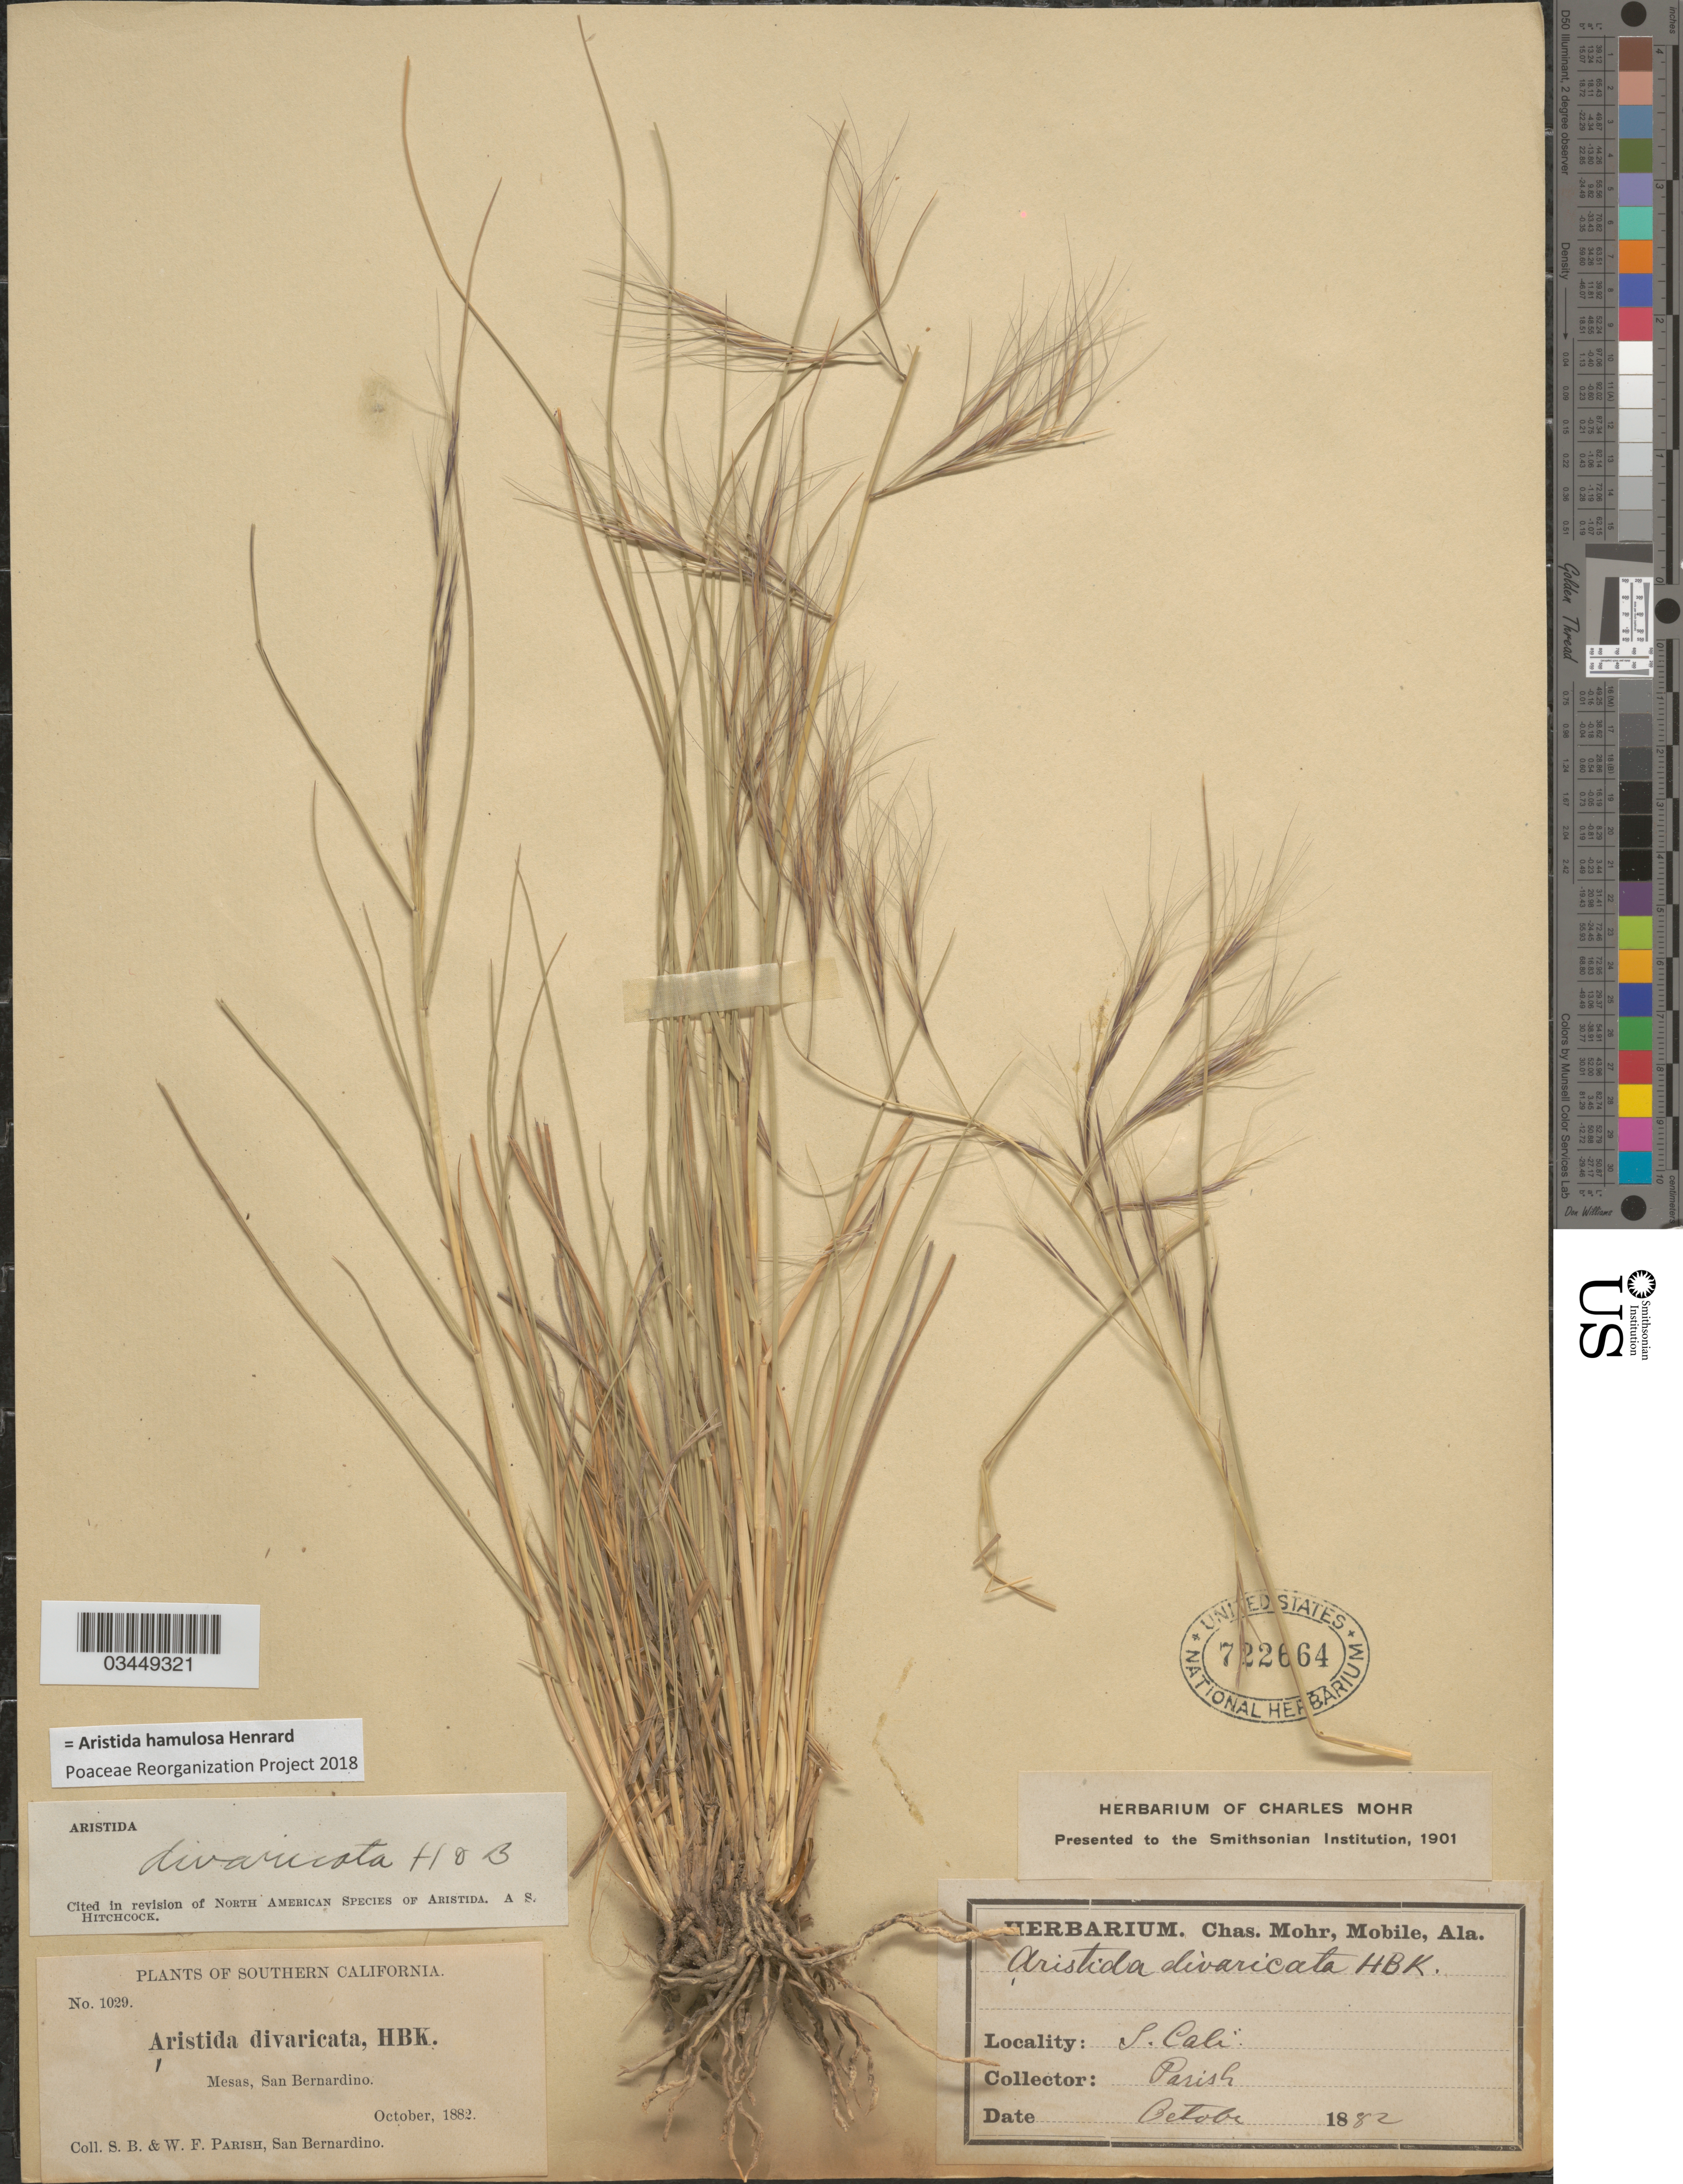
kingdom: Plantae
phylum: Tracheophyta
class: Liliopsida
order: Poales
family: Poaceae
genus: Aristida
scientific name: Aristida hamulosa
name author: Henr.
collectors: S. B. Parish & W. F. Parish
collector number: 1029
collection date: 1882-10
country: United States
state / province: California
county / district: San Bernardino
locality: Southern California. Mesas, San Bernardino.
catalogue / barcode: US 722664